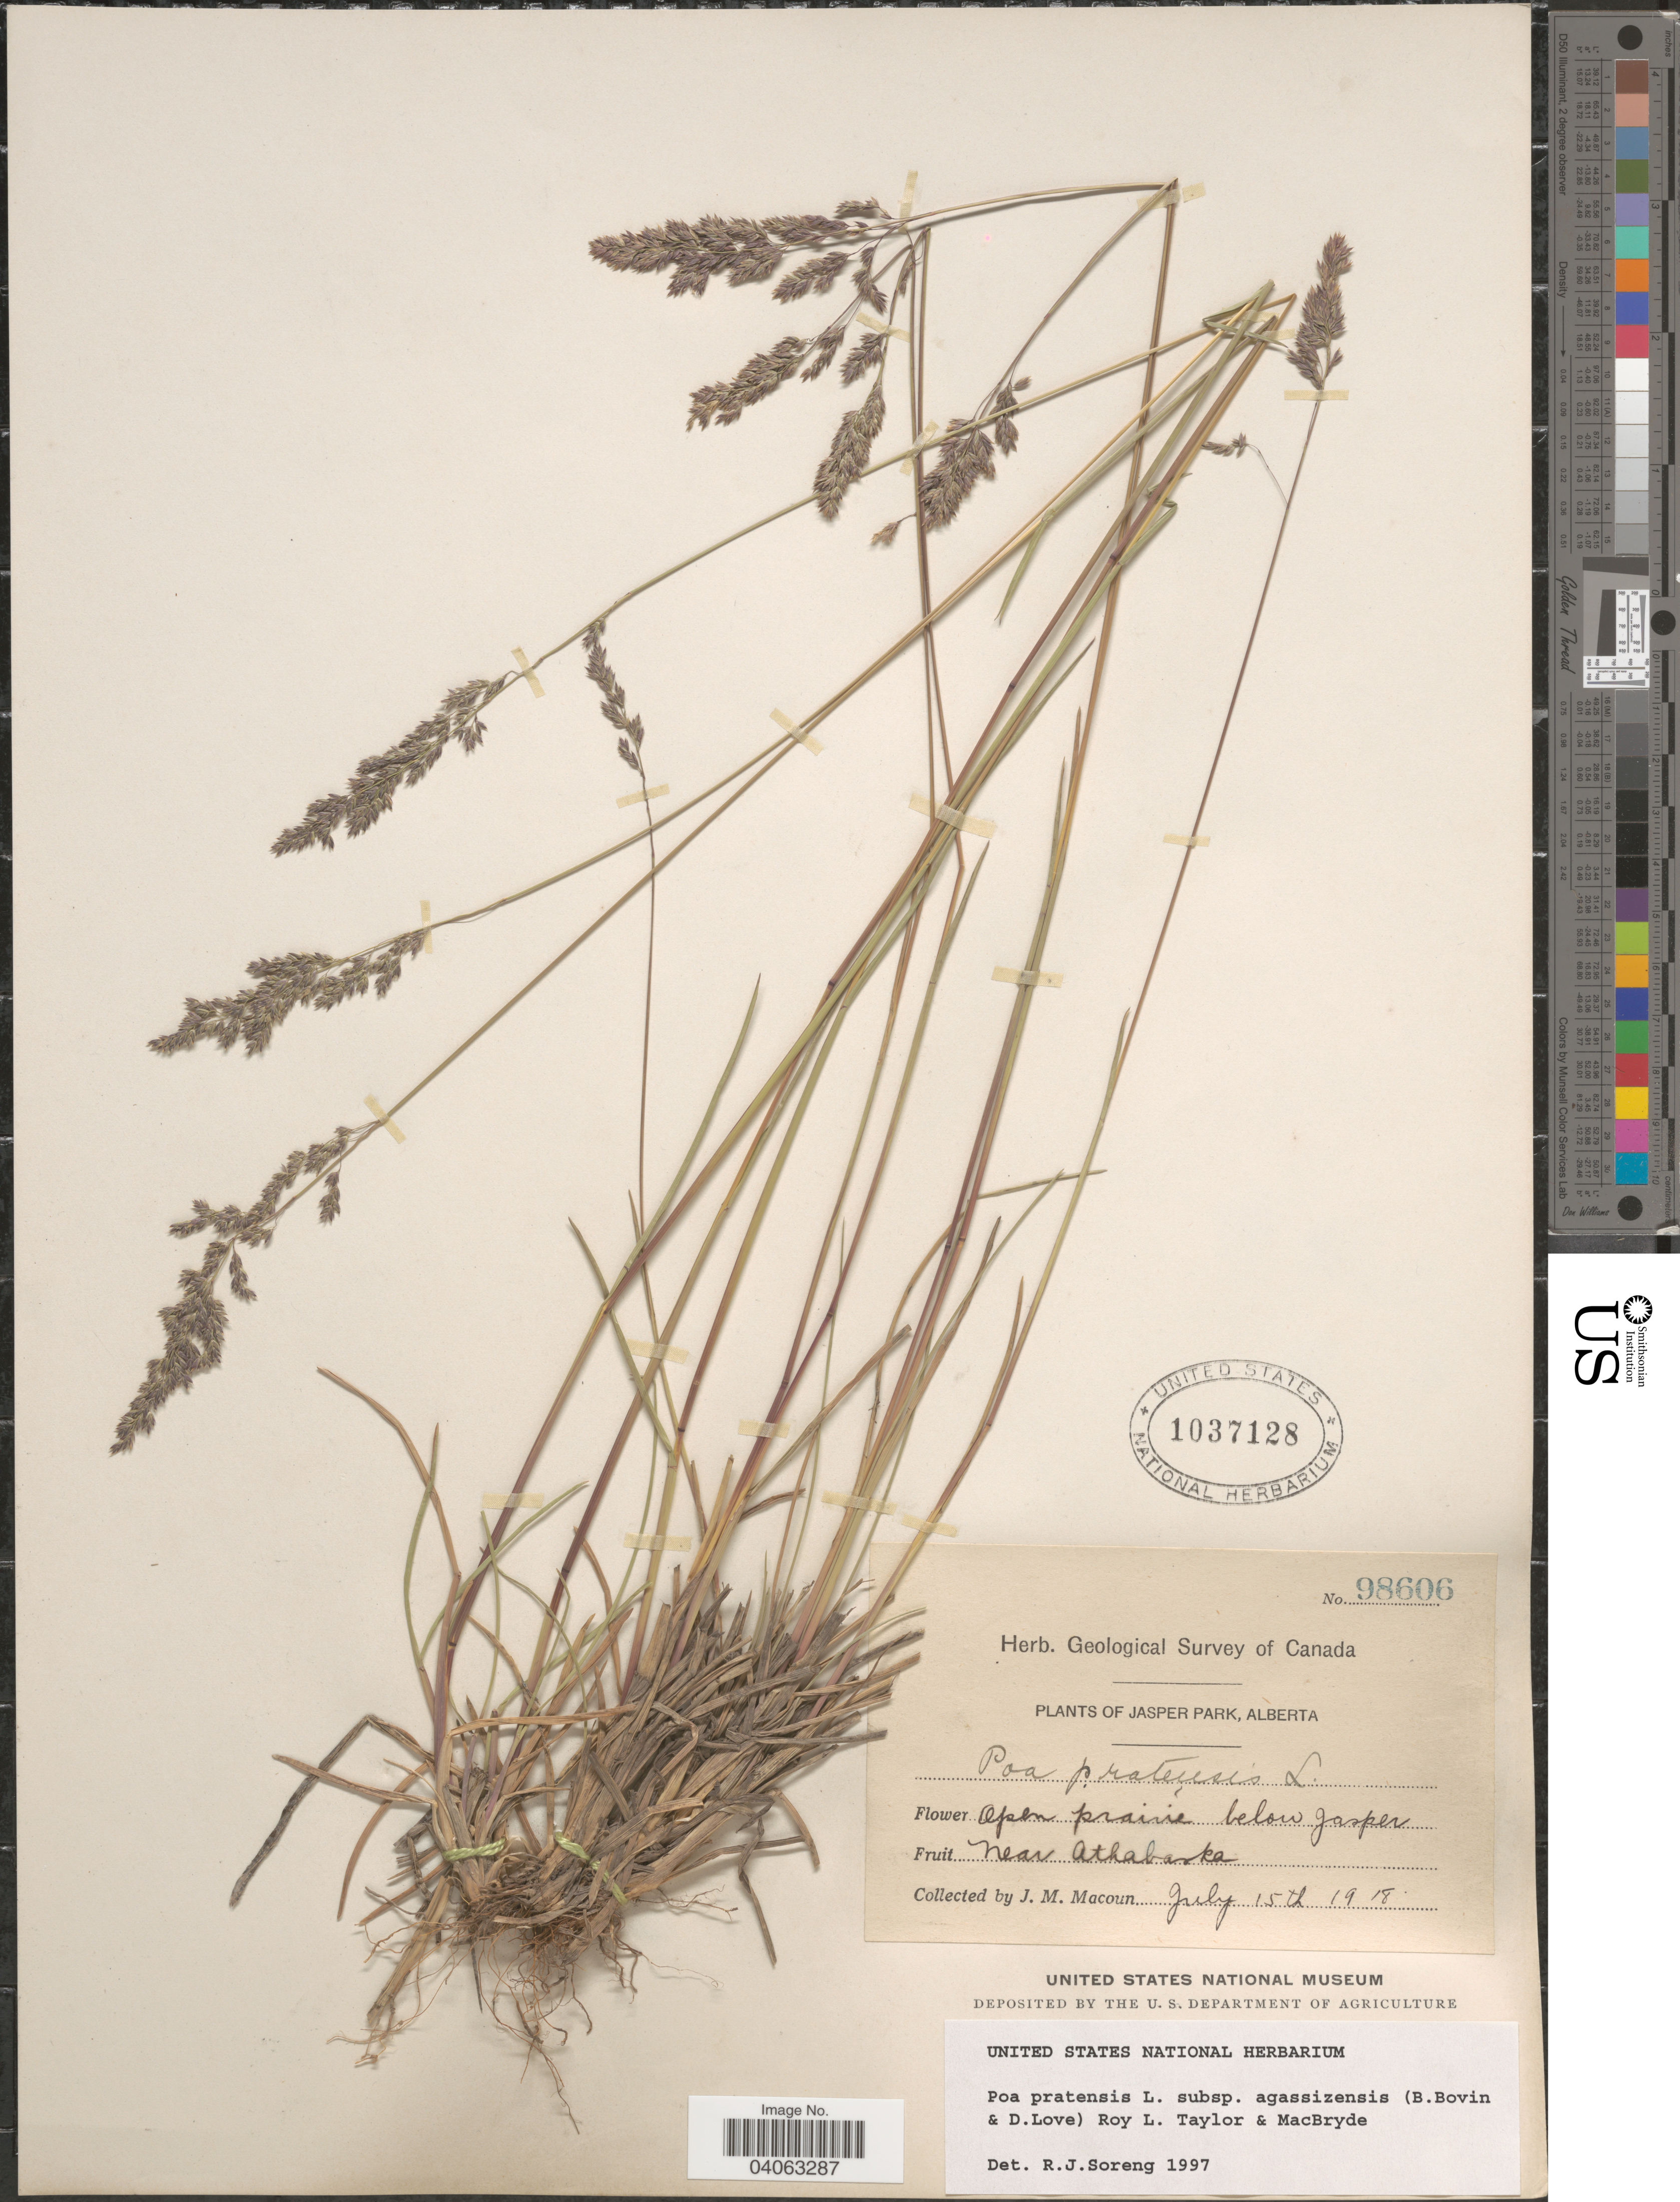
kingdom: Plantae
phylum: Tracheophyta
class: Liliopsida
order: Poales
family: Poaceae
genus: Poa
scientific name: Poa pratensis subsp. agassizensis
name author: (B. Boivin & D. Löve) Roy L. Taylor & MacBryde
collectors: J. M. Macoun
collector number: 98606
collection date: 1918-07-15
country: Canada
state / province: Alberta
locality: Jasper Park. Open prairie below Jasper near Athabaska.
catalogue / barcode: US 1037128